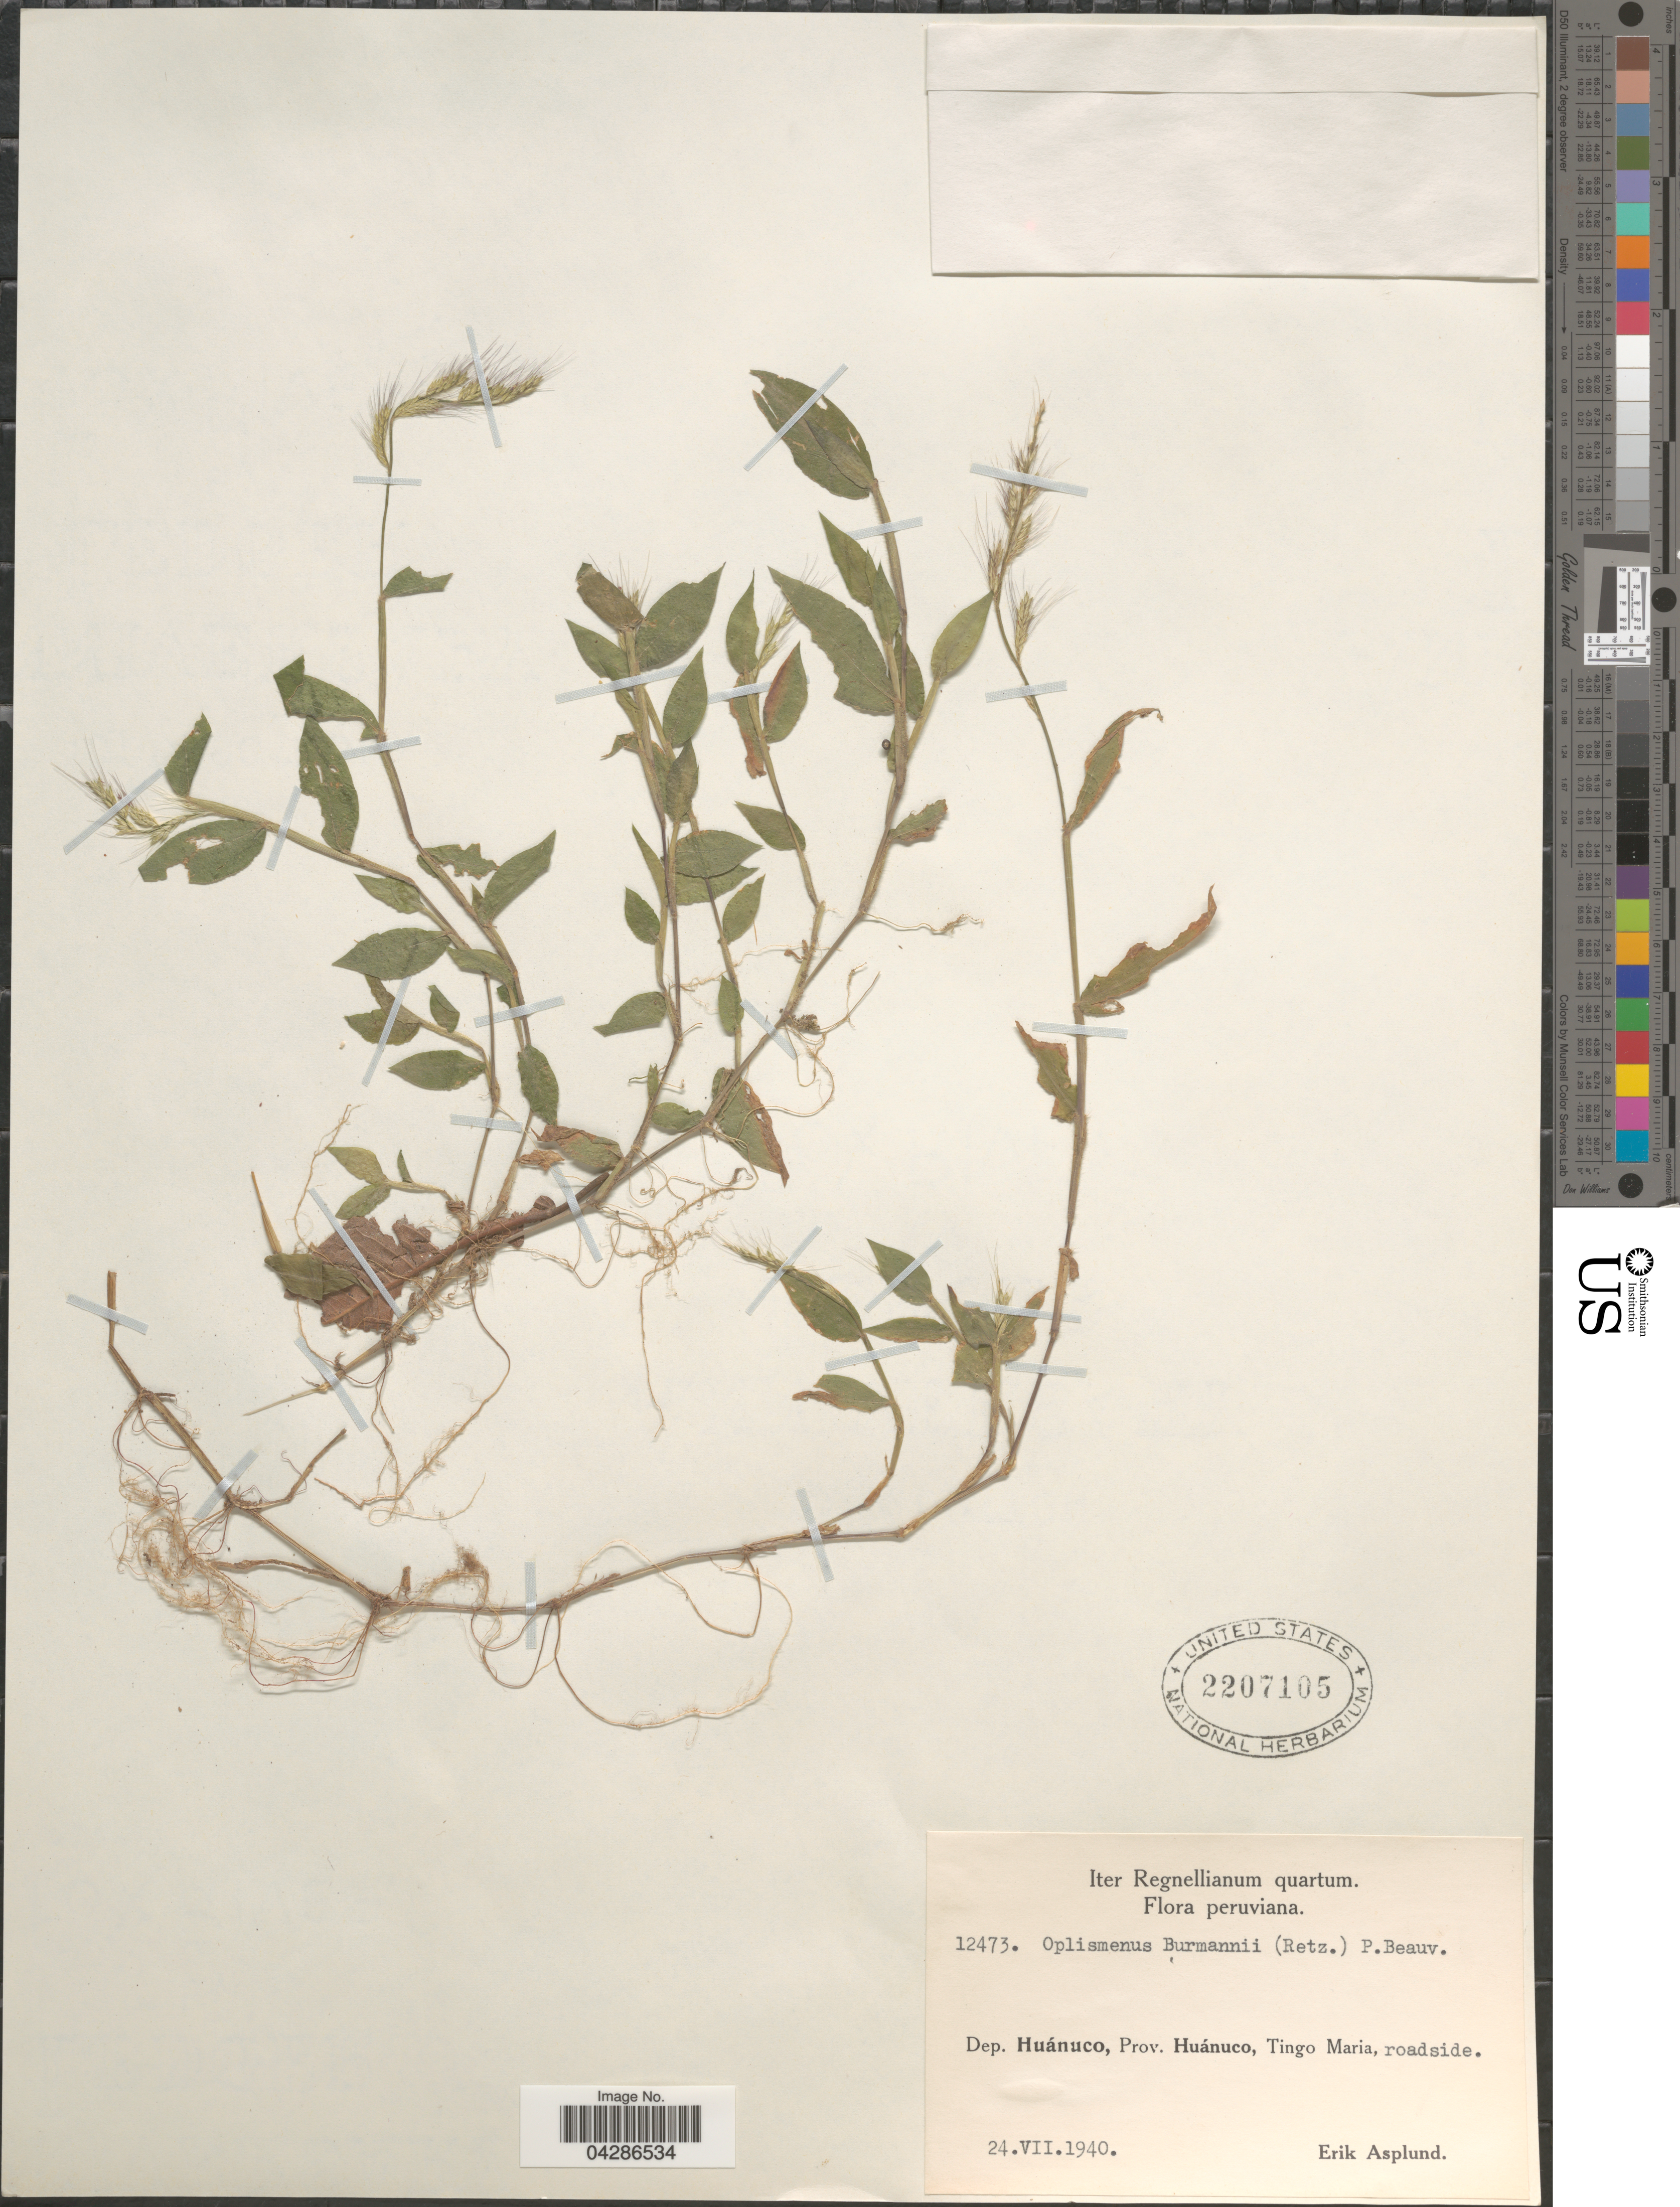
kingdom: Plantae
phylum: Tracheophyta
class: Liliopsida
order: Poales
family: Poaceae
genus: Oplismenus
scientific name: Oplismenus burmannii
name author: (Retz.) P. Beauv.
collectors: E. Asplund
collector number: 12473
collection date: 1940-07-24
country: Peru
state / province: Huánuco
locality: Iter Regnellianum quartum. Peruviana. Dep. Huánuco, Tingo Maria, roadside.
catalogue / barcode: US 2207105